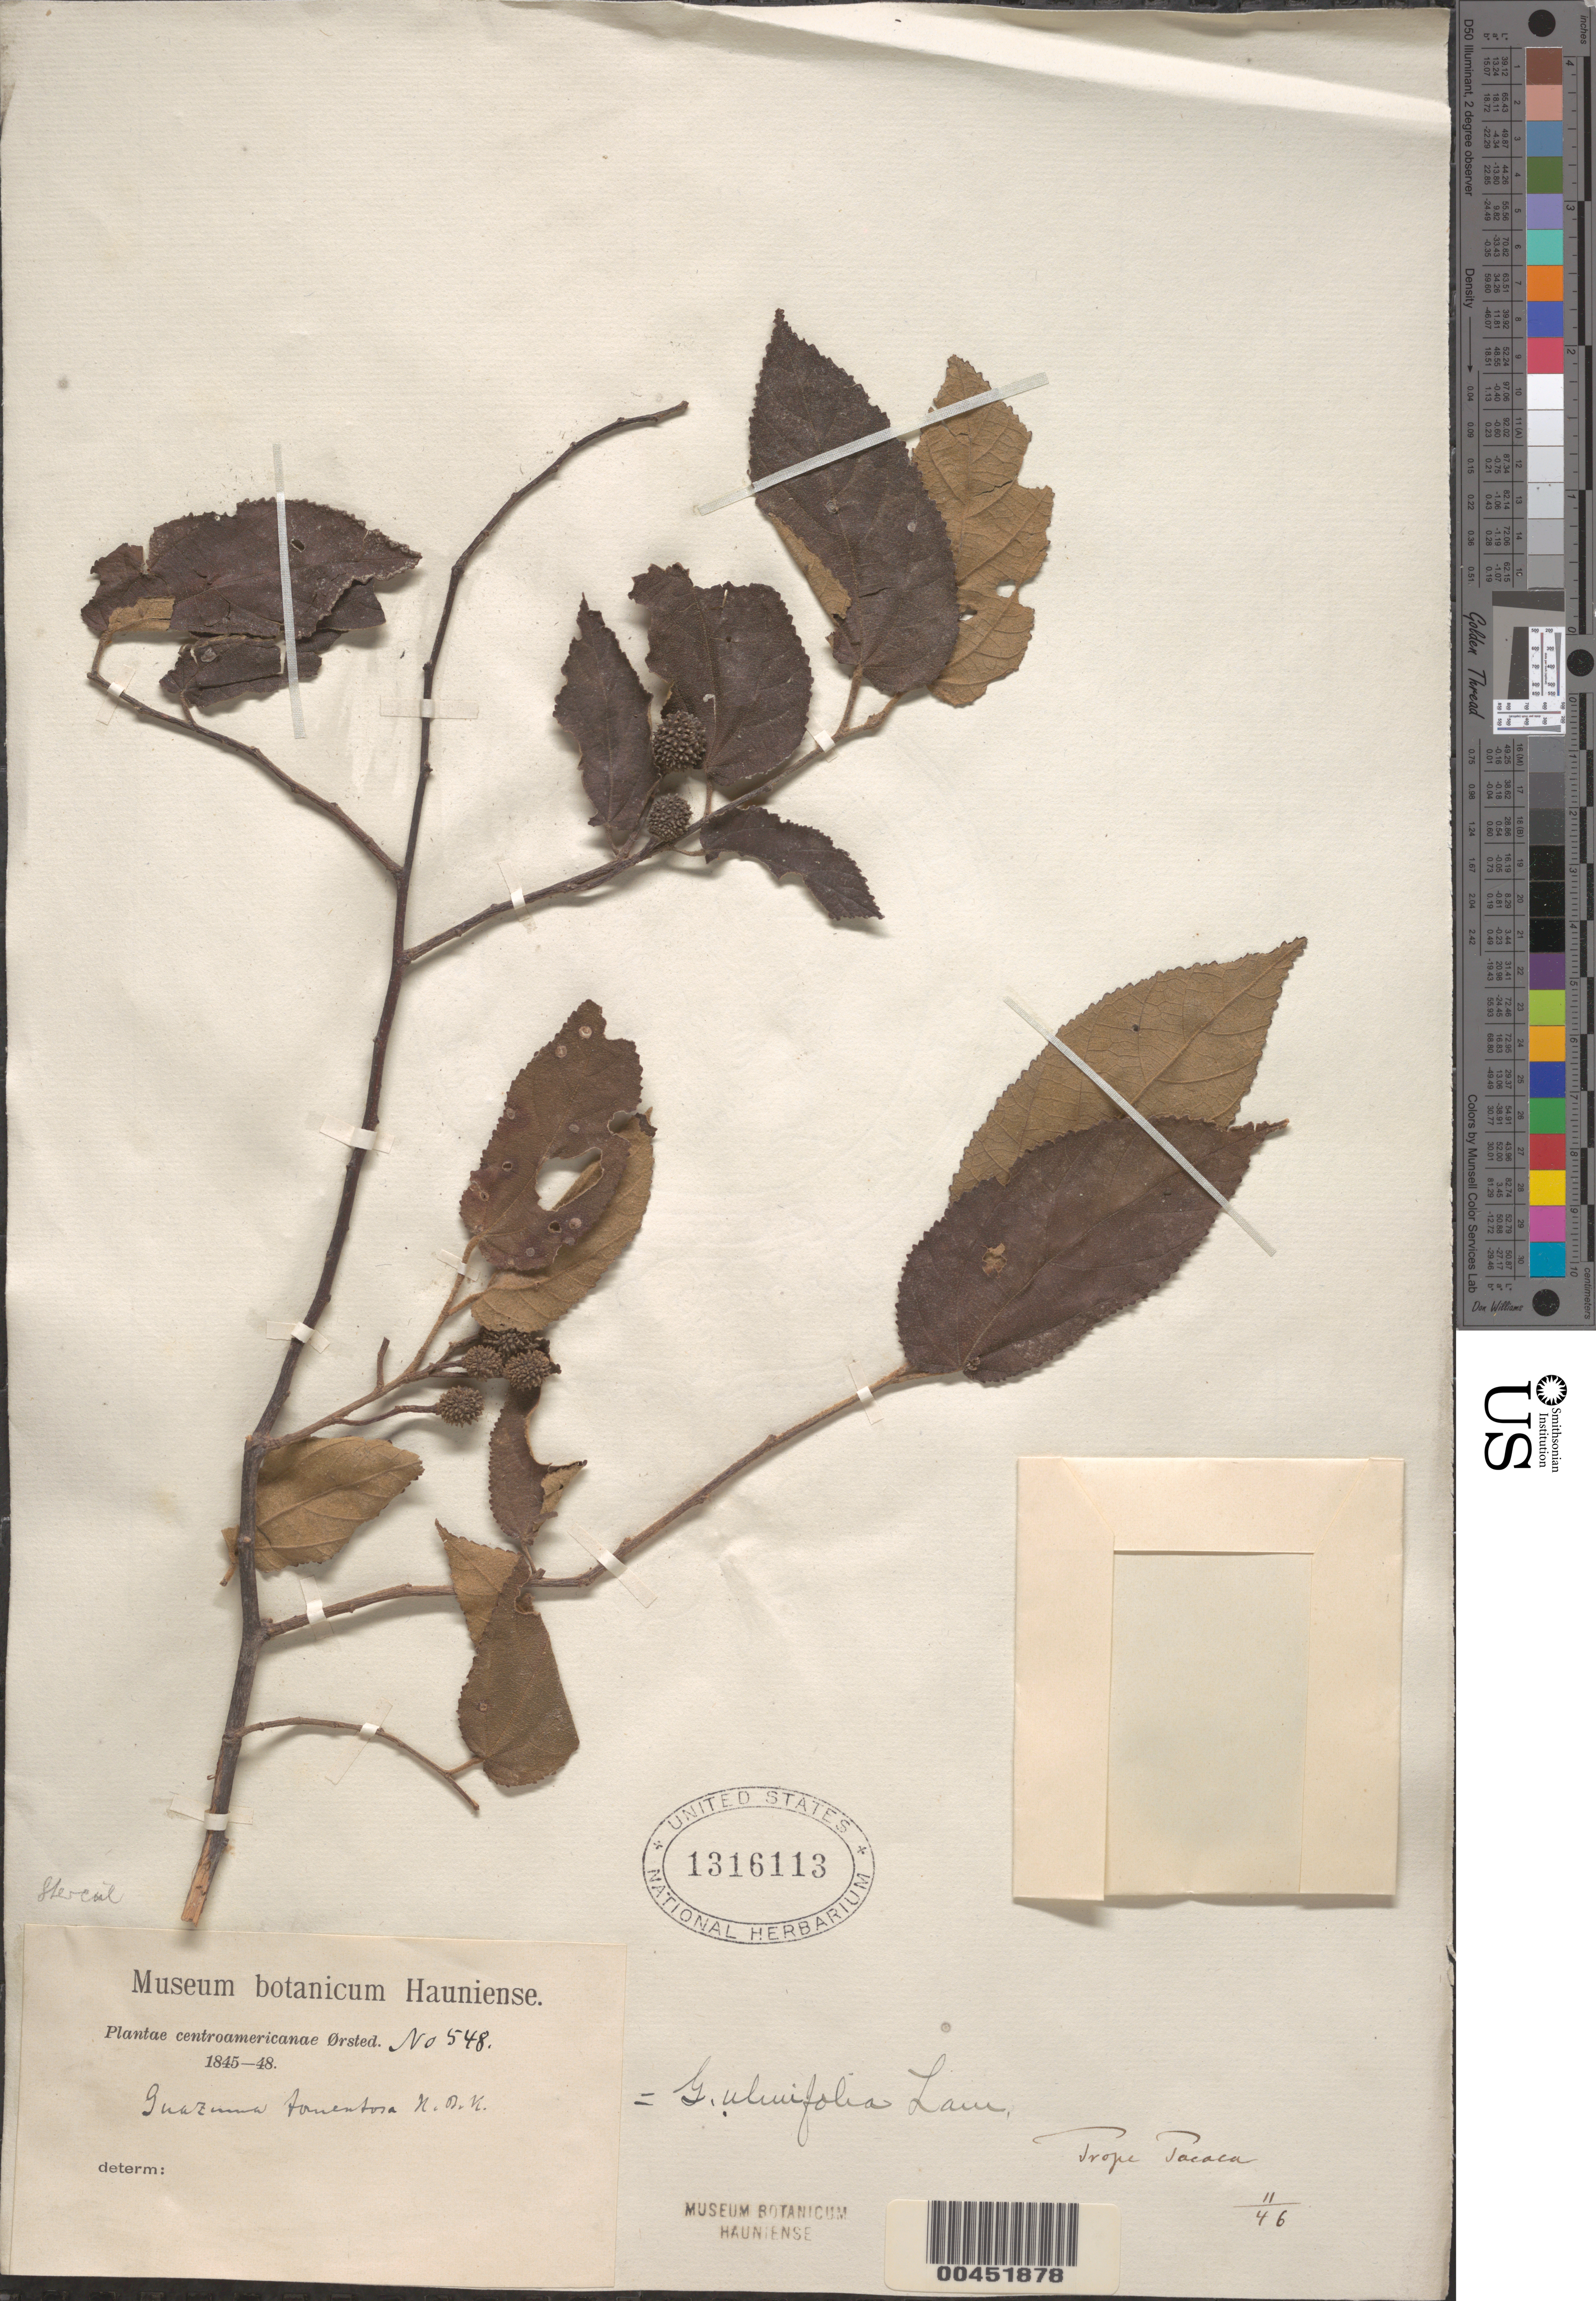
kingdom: Plantae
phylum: Tracheophyta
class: Magnoliopsida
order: Malvales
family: Malvaceae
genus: Guazuma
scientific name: Guazuma ulmifolia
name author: Lam.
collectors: A. S. Oersted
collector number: Pl. Centroam. Orsted. 548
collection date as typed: Nov 1846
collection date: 1846-11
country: Costa Rica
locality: Prope Tacaca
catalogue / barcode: US 1316113